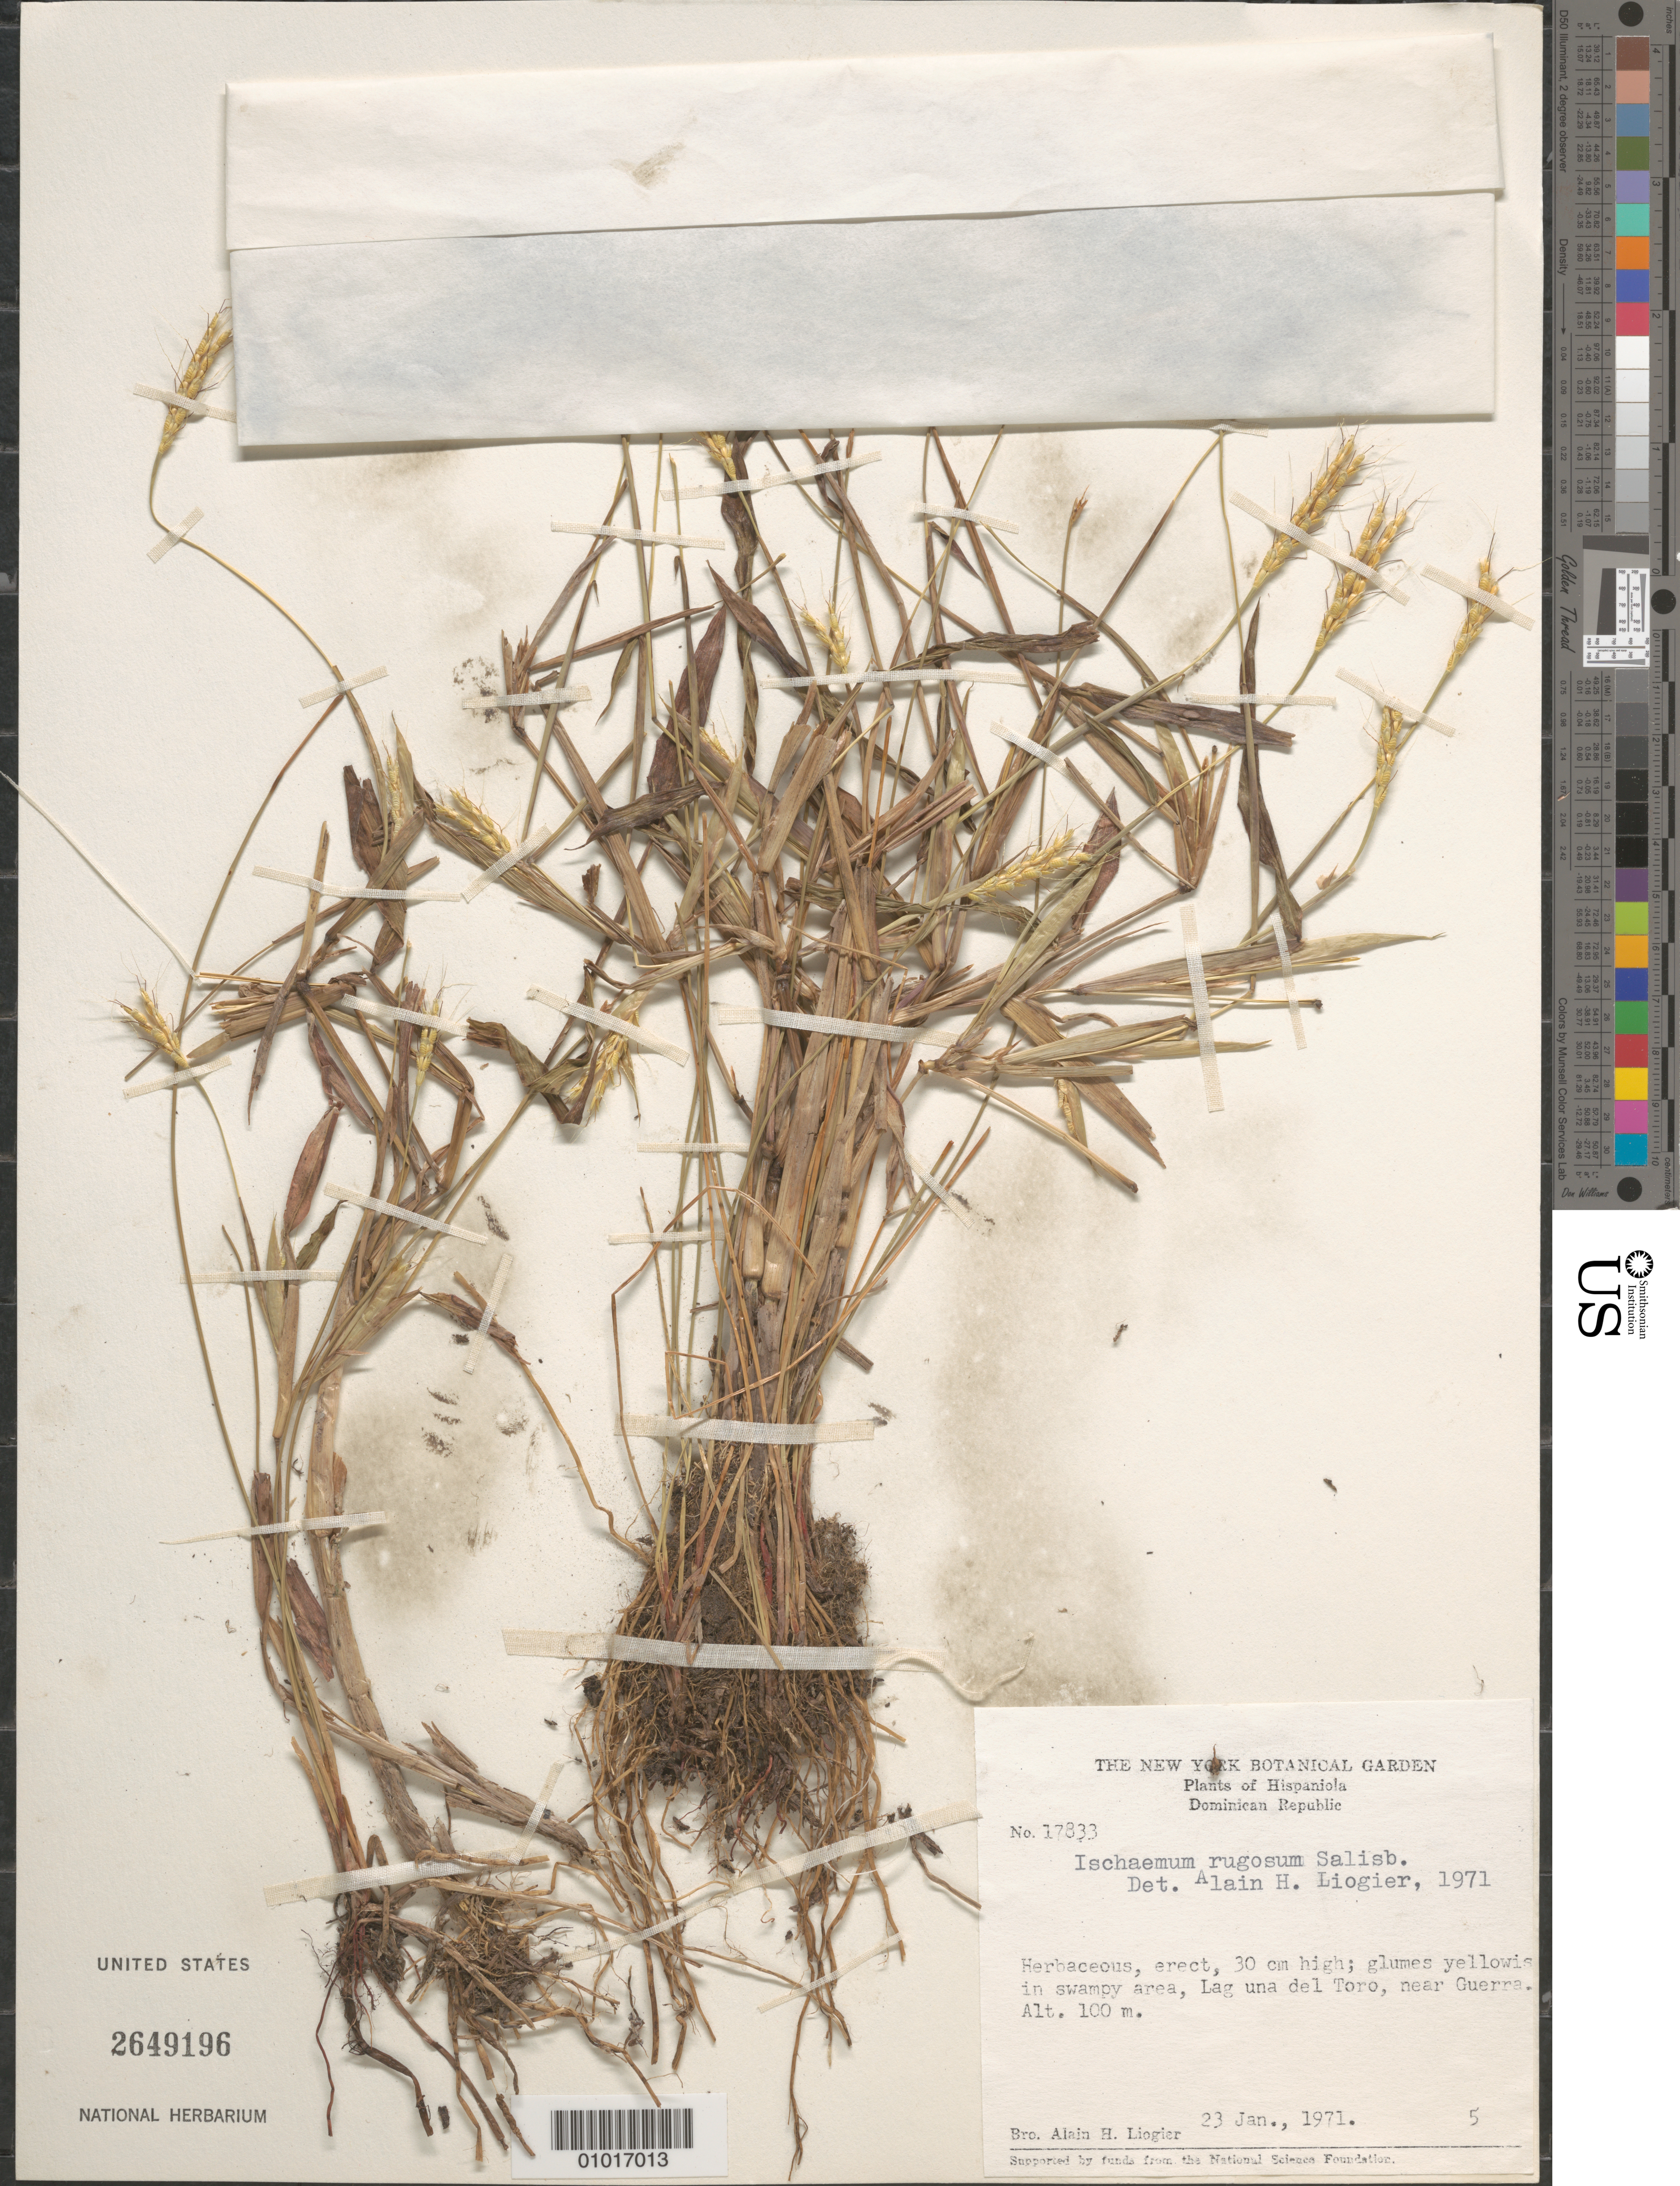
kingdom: Plantae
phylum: Tracheophyta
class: Liliopsida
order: Poales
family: Poaceae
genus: Ischaemum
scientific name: Ischaemum rugosum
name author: Salisb.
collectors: A. H. Liogier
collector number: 17833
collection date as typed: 23 Jan 1971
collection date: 1971-01-23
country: Dominican Republic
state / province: La Vega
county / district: Santo Domingo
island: Hispaniola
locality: Lag una del Toro, near Guerra.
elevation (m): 100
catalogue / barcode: US 2649196